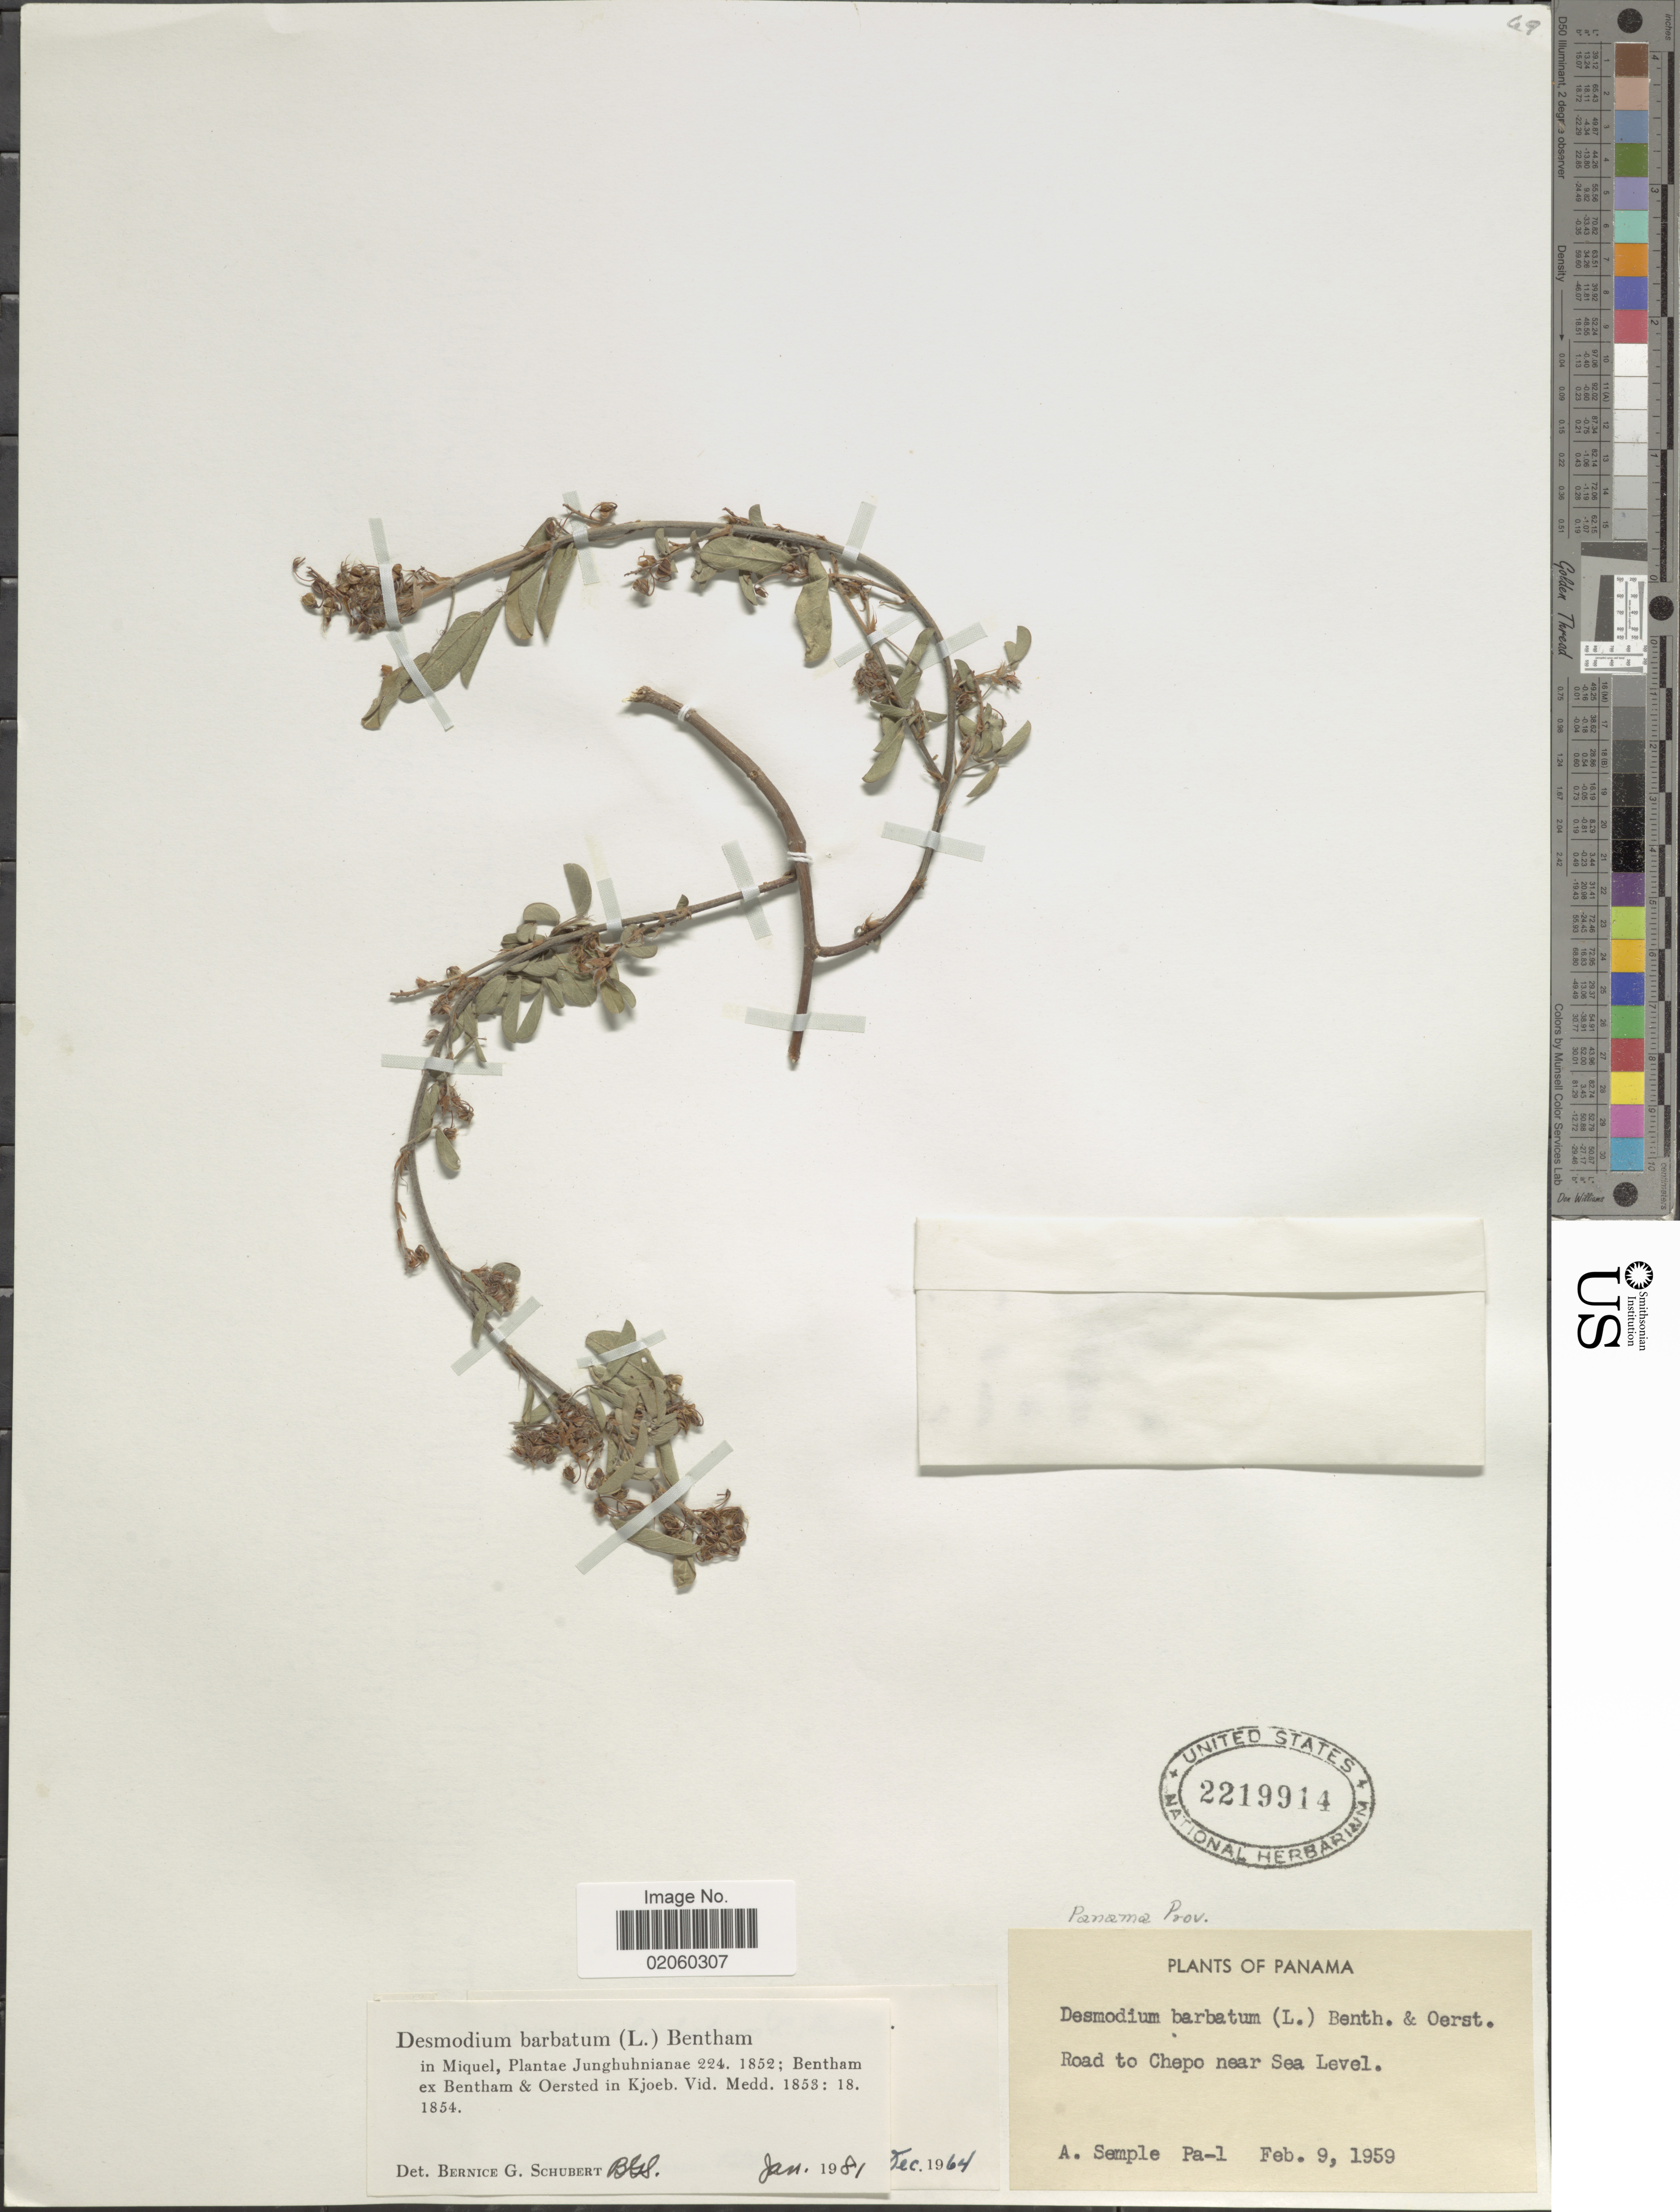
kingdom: Plantae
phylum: Tracheophyta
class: Magnoliopsida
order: Fabales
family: Fabaceae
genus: Grona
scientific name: Grona barbata var. barbata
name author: (L.) H. Ohashi & K. Ohashi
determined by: Strong, Mark T., (BOT), Smithsonian Institution - National Museum of Natural History (UNITED STATES)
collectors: A. Semple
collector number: Pa-1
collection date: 1959-02-09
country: Panama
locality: Road to Chepo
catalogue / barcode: US 2219914